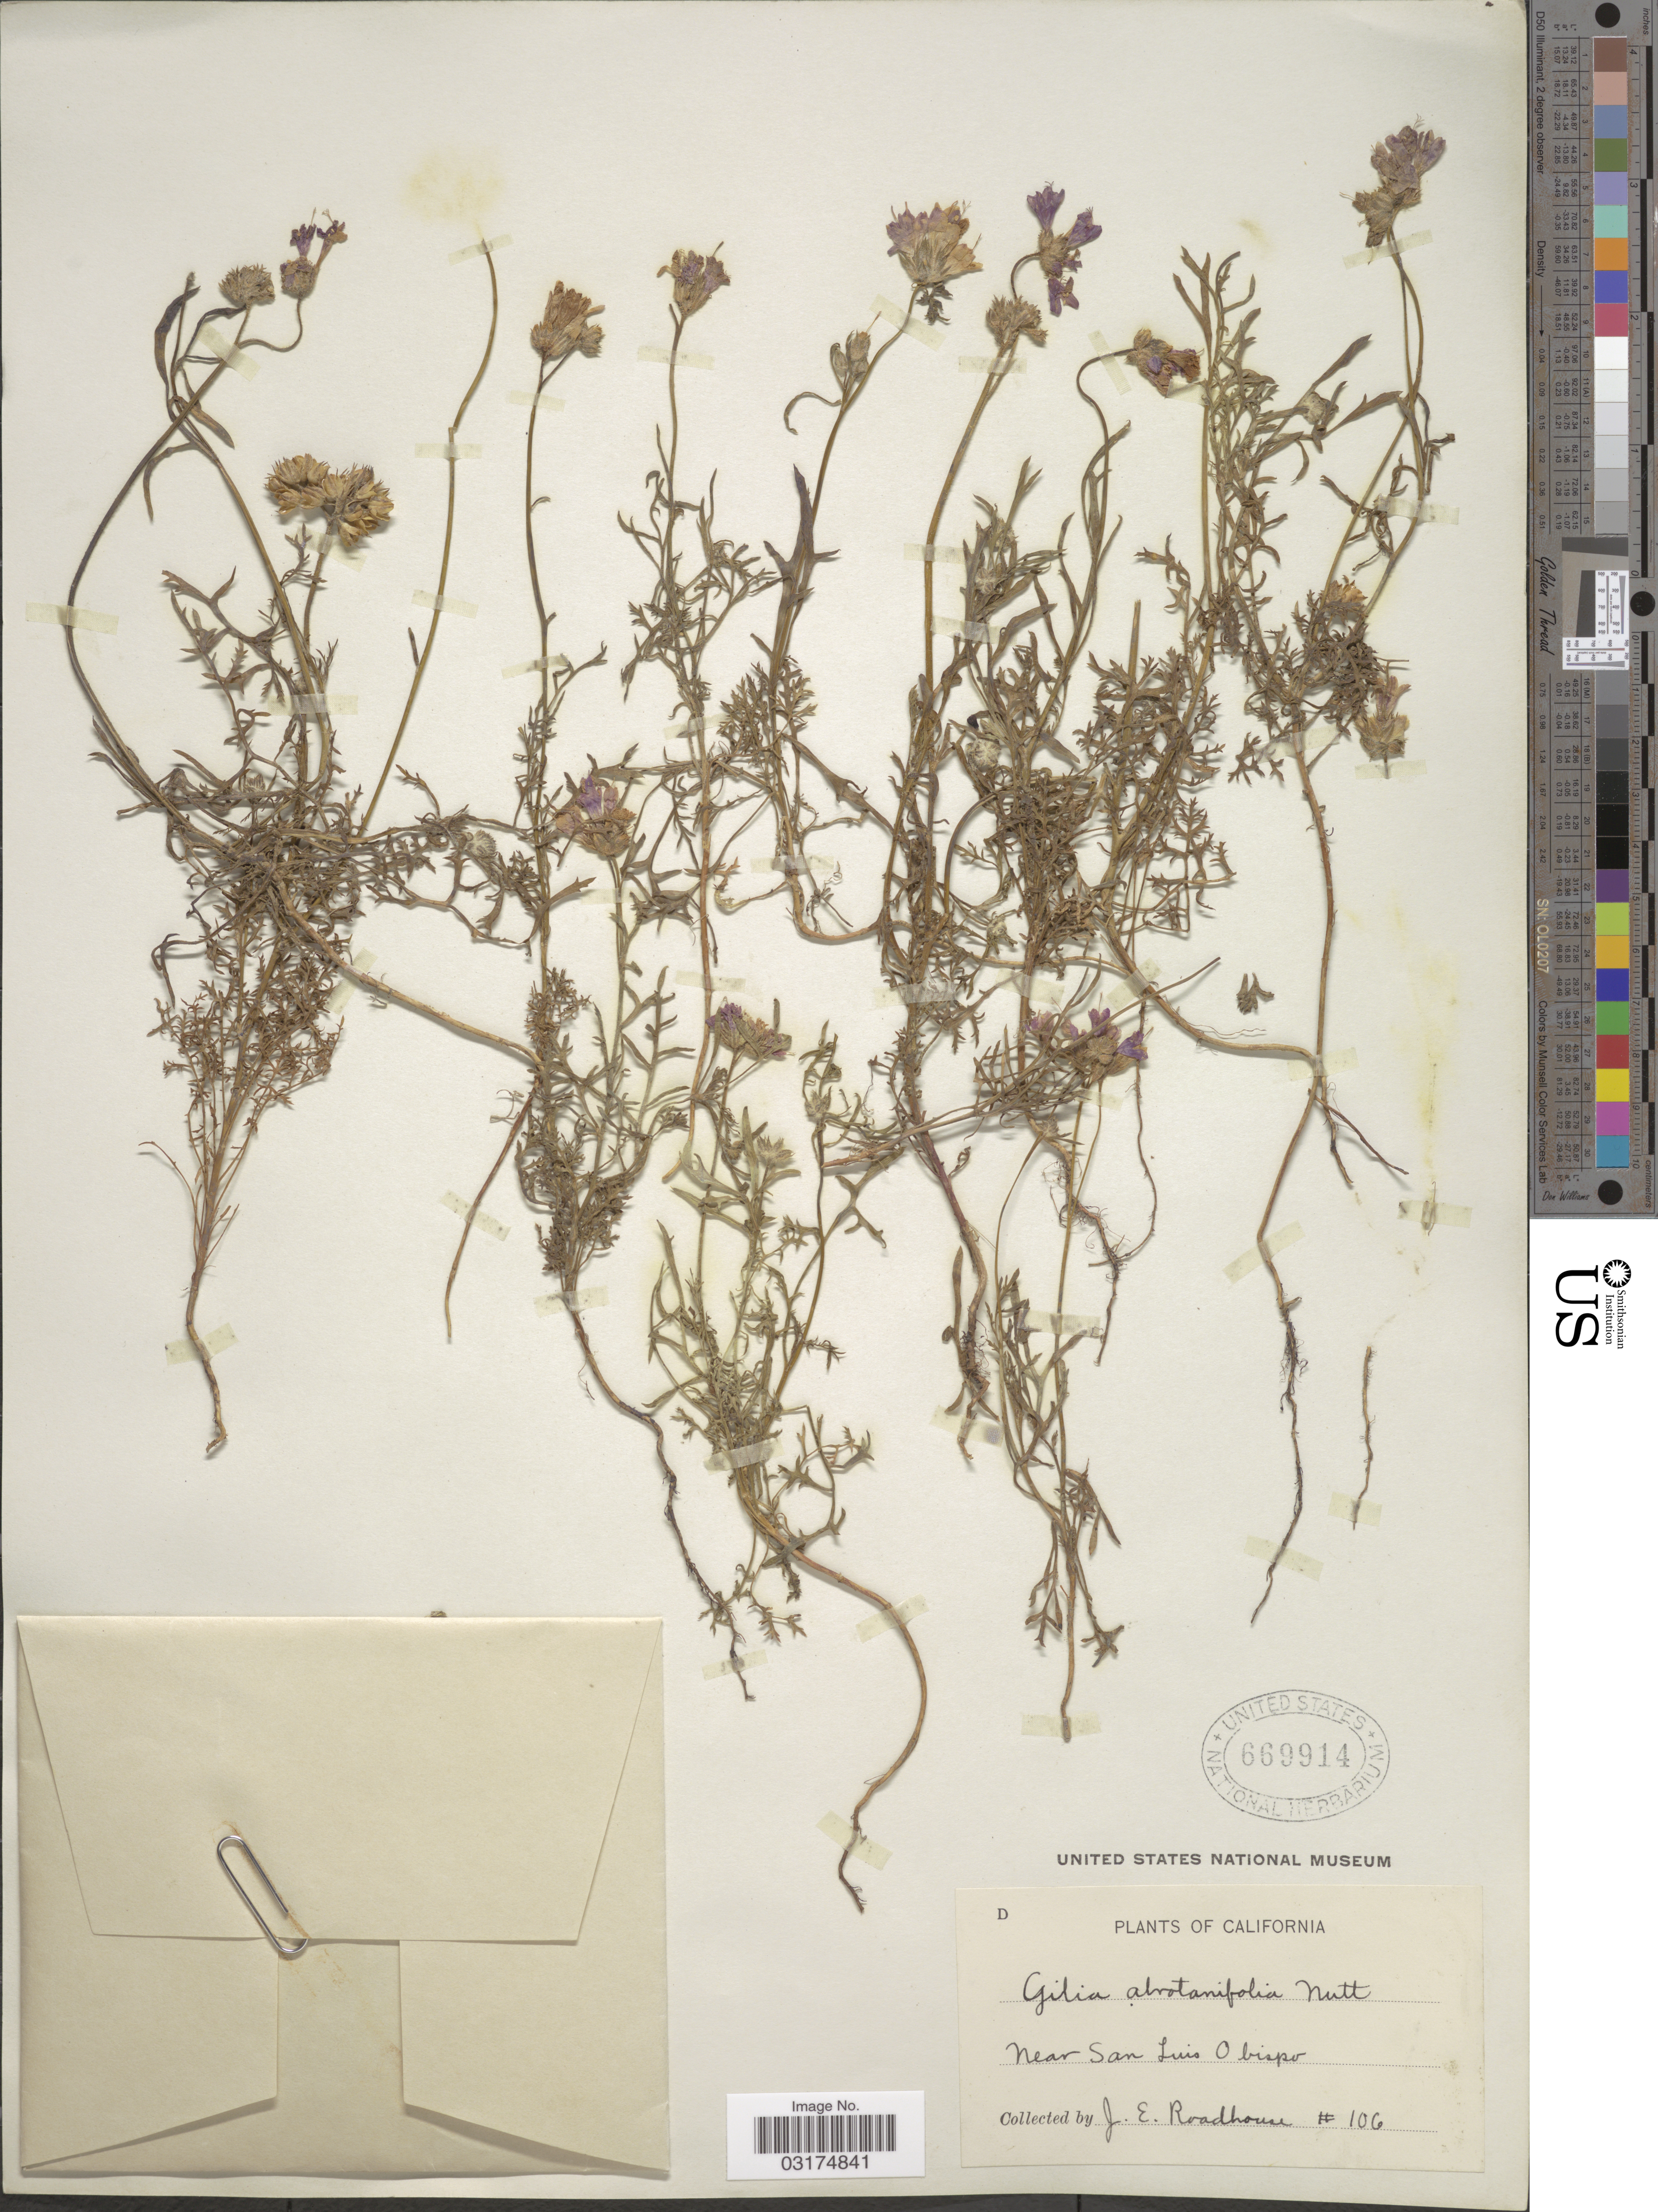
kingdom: Plantae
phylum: Tracheophyta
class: Magnoliopsida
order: Ericales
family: Polemoniaceae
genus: Gilia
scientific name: Gilia achilleifolia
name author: Benth.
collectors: J. Roadhouse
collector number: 106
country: United States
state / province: California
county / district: San Luis Obispo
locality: Near San Luis Obispo.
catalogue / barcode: US 669914